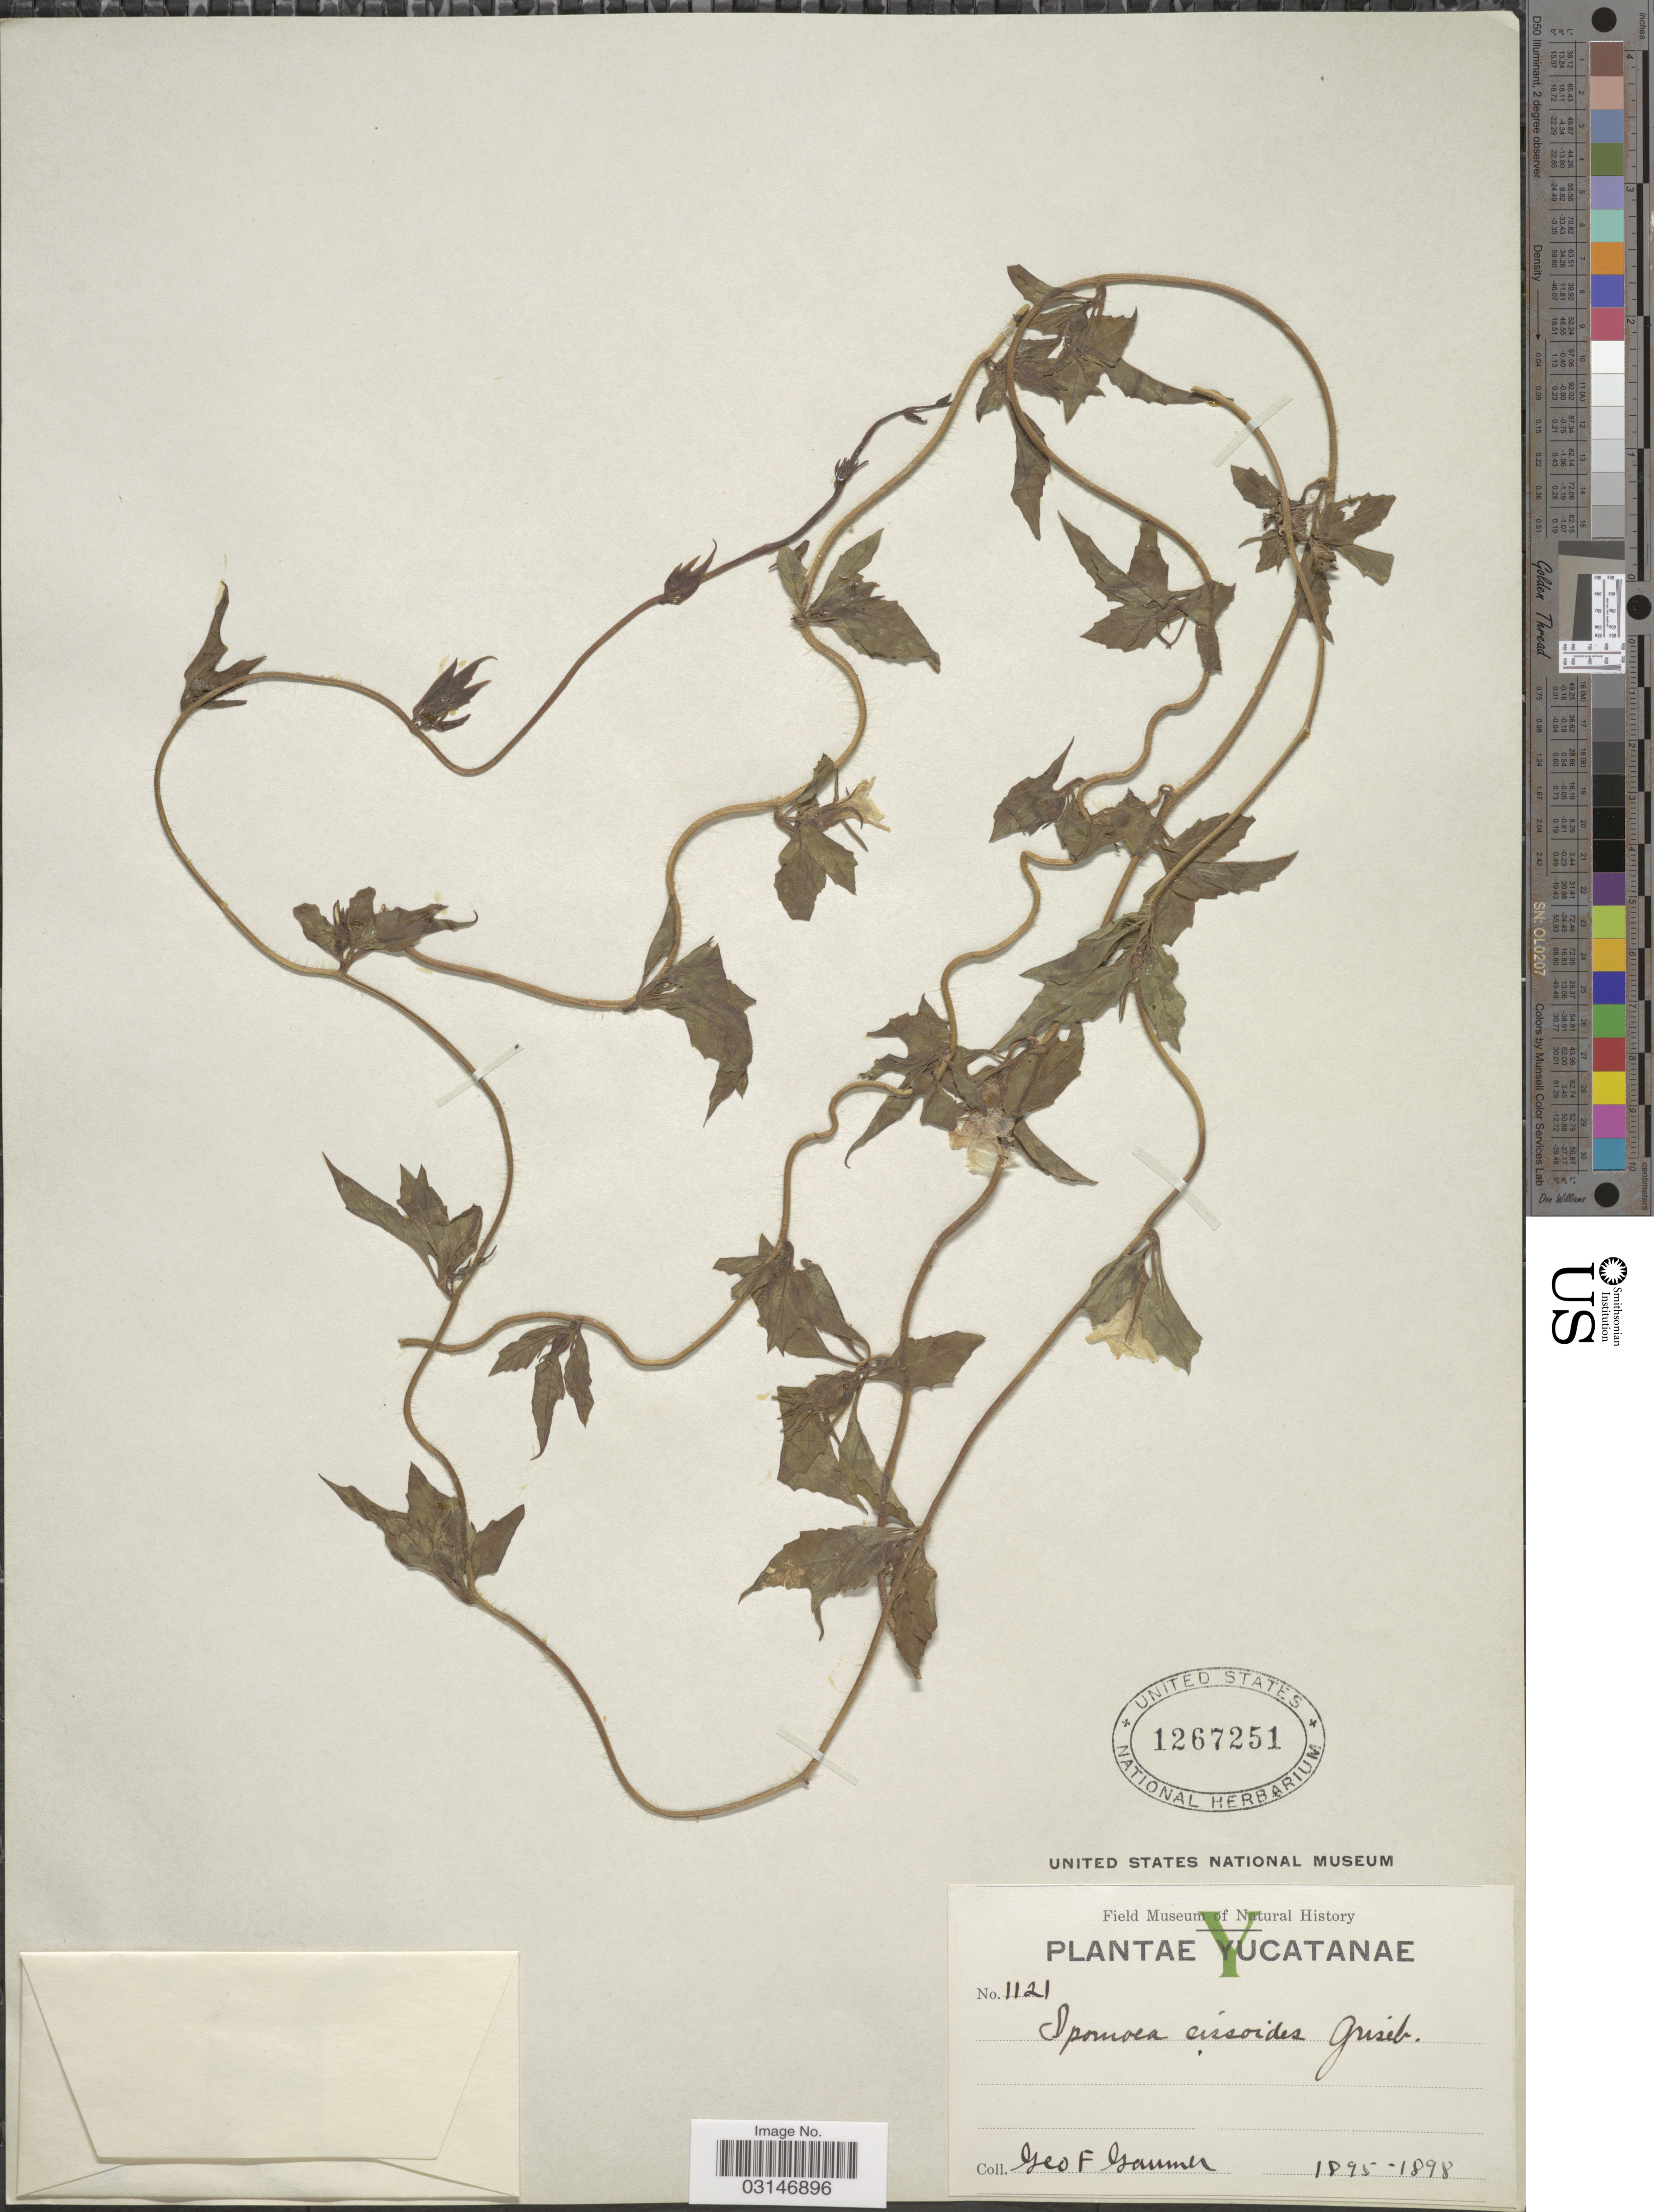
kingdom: Plantae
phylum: Tracheophyta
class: Magnoliopsida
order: Solanales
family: Convolvulaceae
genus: Distimake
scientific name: Distimake cissoides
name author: (Lam.) A. R. Simões & Staples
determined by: Strong, Mark T., (BOT), Smithsonian Institution - National Museum of Natural History (UNITED STATES)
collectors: G. F. Gaumer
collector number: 1121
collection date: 1895/1898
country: Mexico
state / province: Yucatán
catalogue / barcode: US 1267251